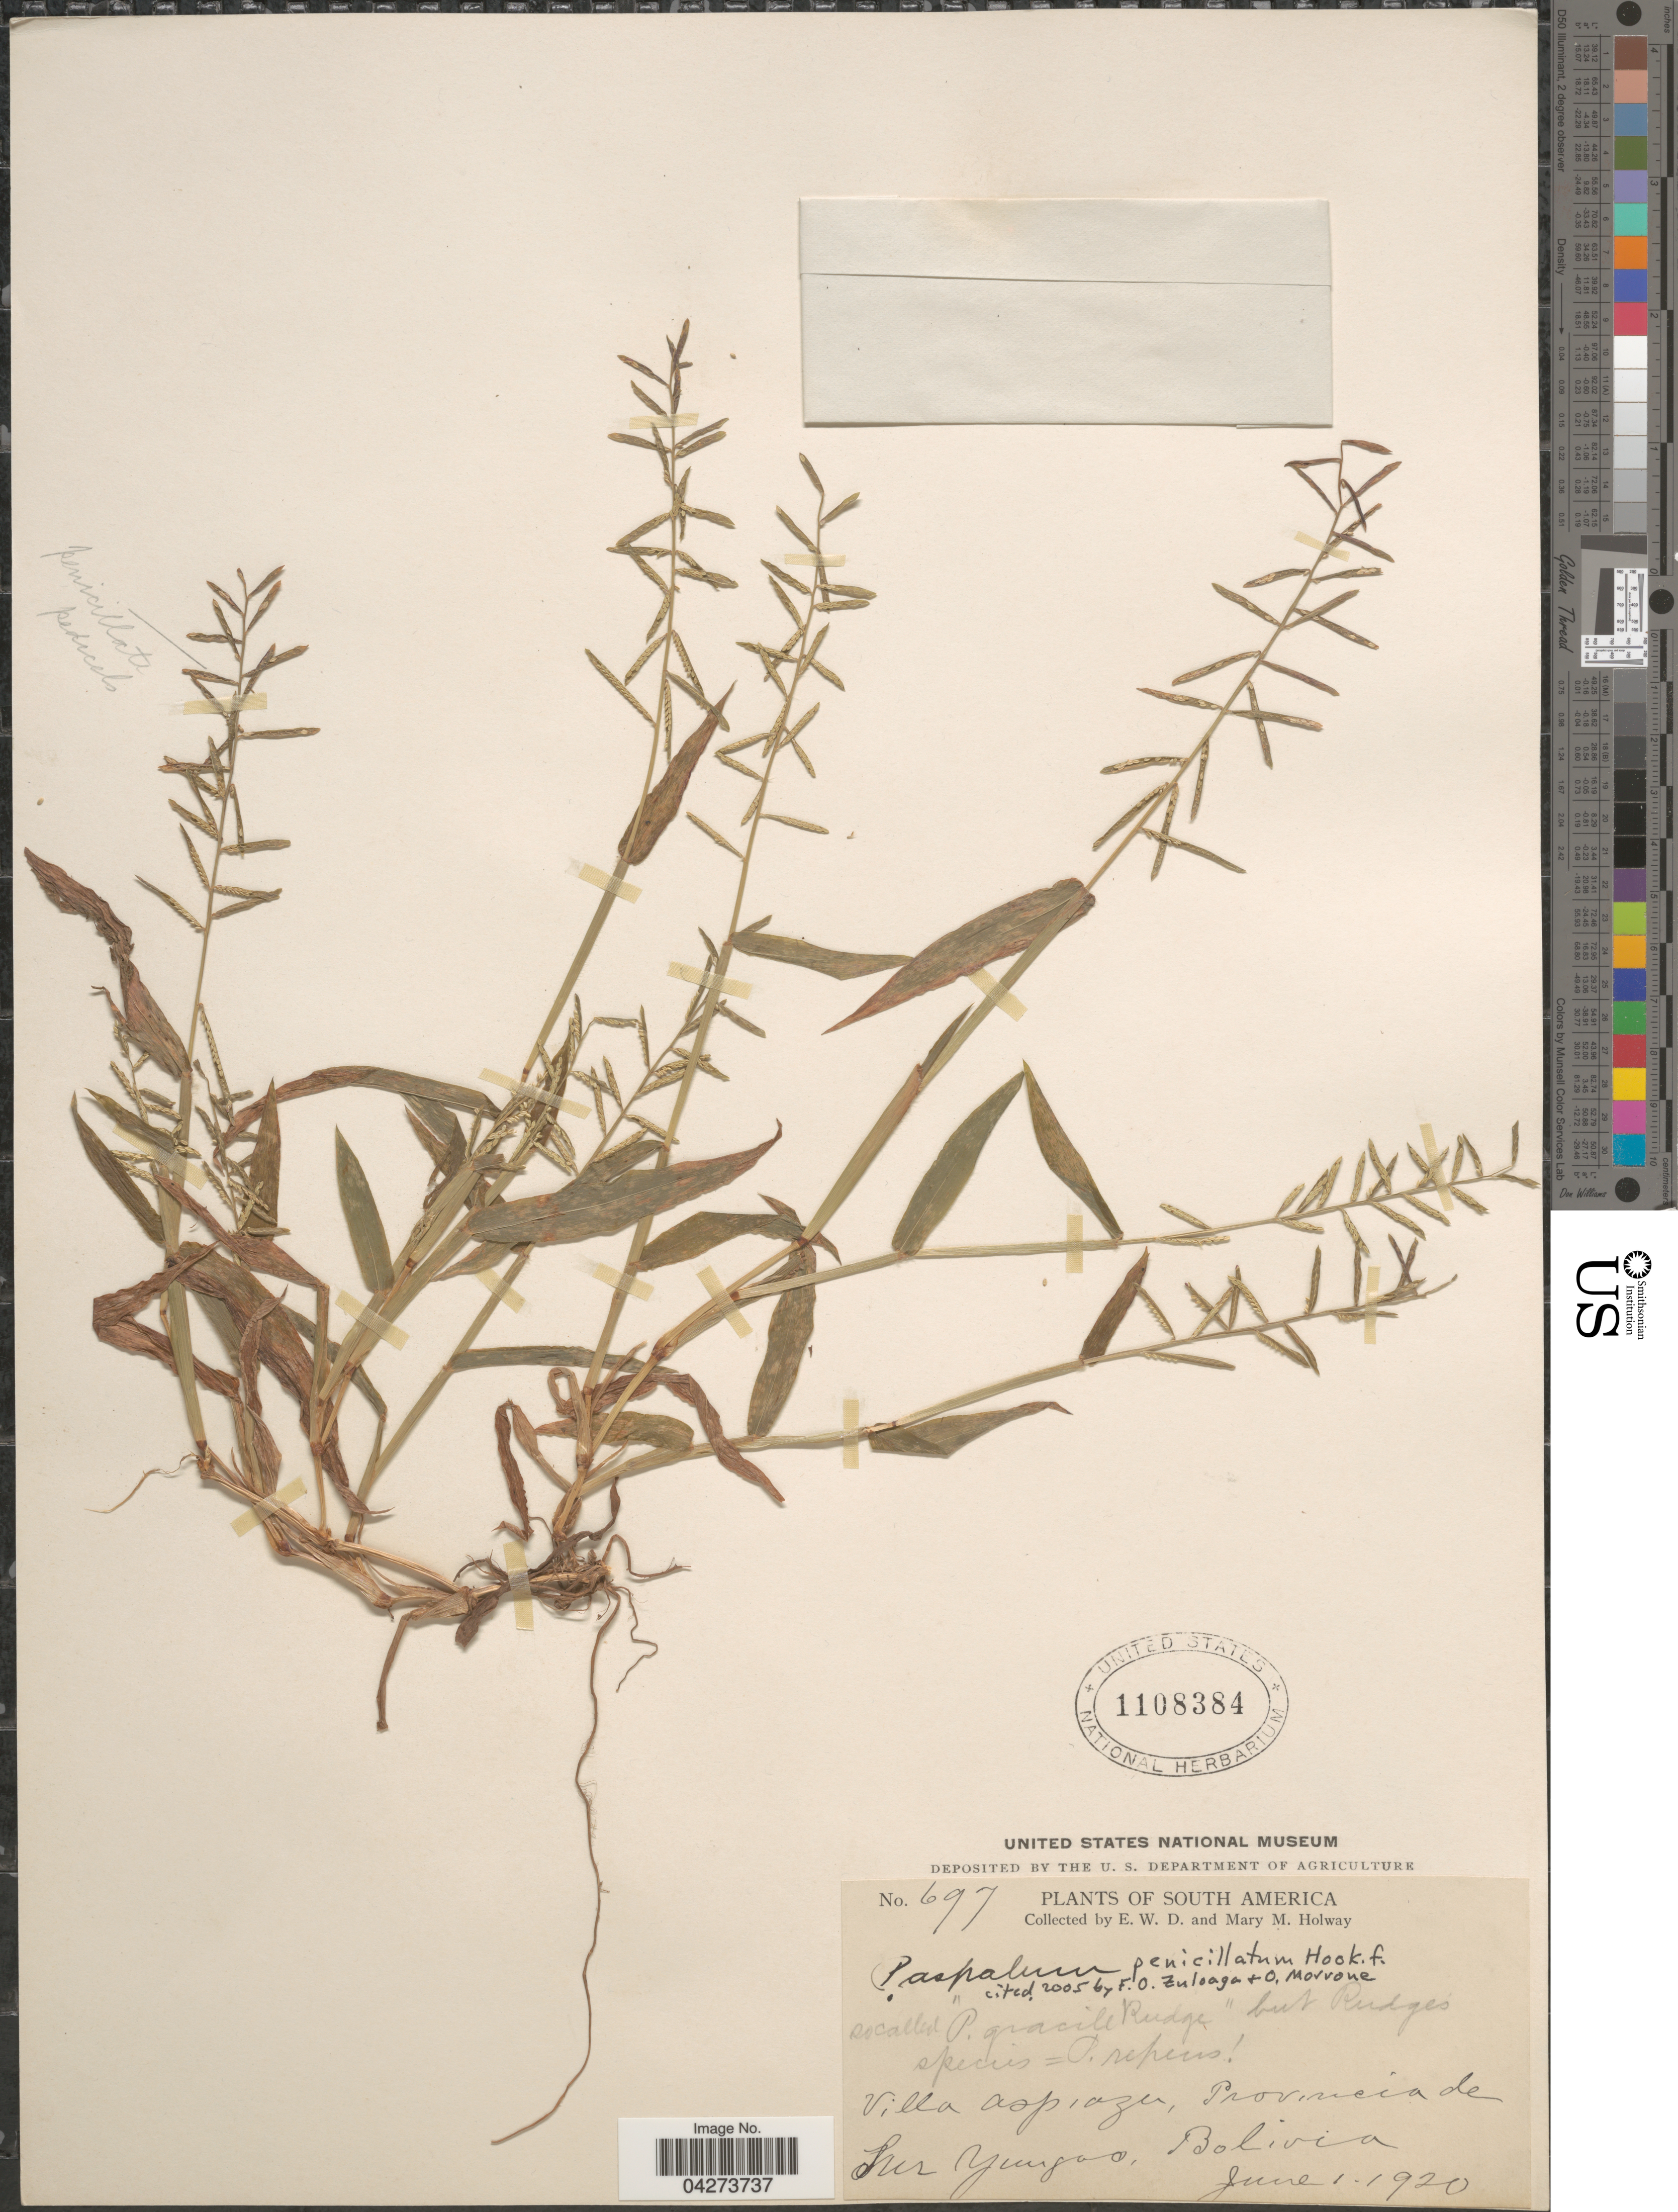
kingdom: Plantae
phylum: Tracheophyta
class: Liliopsida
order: Poales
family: Poaceae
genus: Paspalum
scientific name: Paspalum penicillatum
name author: Hook. f.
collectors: E. W. D. Holway & M. M. Holway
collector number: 697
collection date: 1920-06-01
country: Bolivia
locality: Villa Aspiazu, Provincia de Sur Yungas.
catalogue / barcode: US 1108384